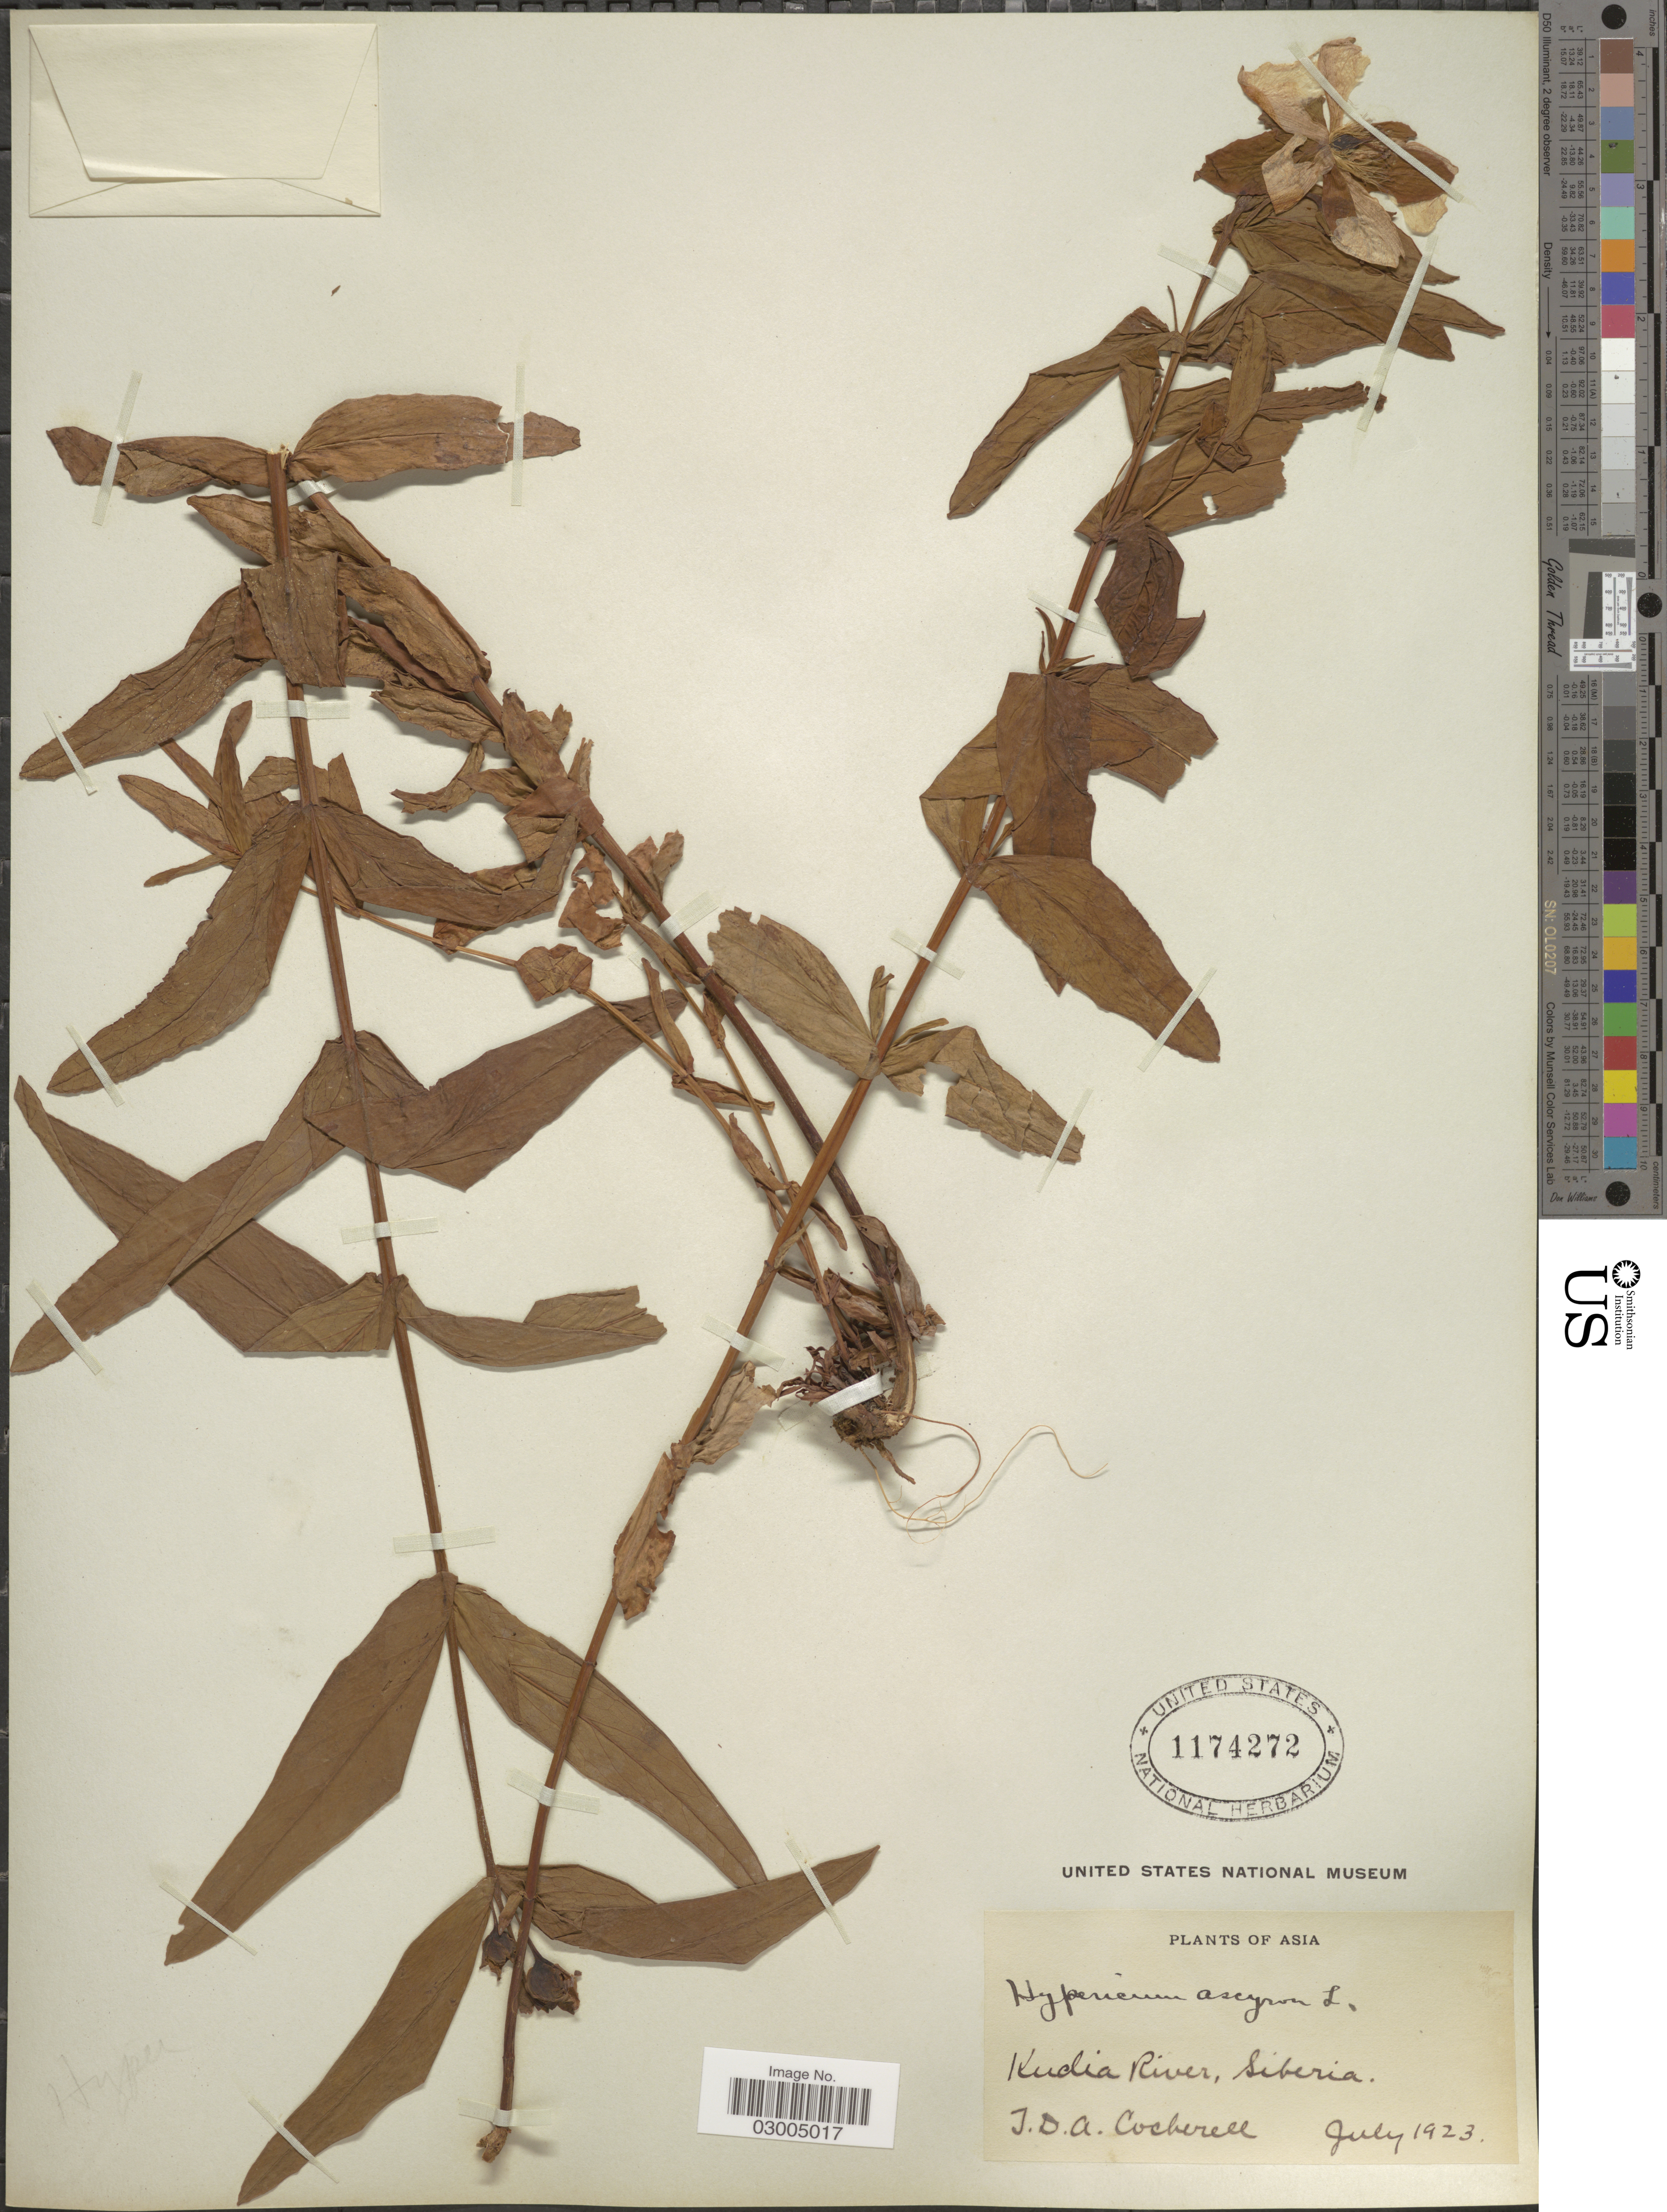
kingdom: Plantae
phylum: Tracheophyta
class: Magnoliopsida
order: Malpighiales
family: Hypericaceae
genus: Hypericum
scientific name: Hypericum ascyron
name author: L.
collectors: J. Cockerell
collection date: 1923-07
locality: Asia. Kudia River, Siberia.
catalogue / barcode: US 1174272